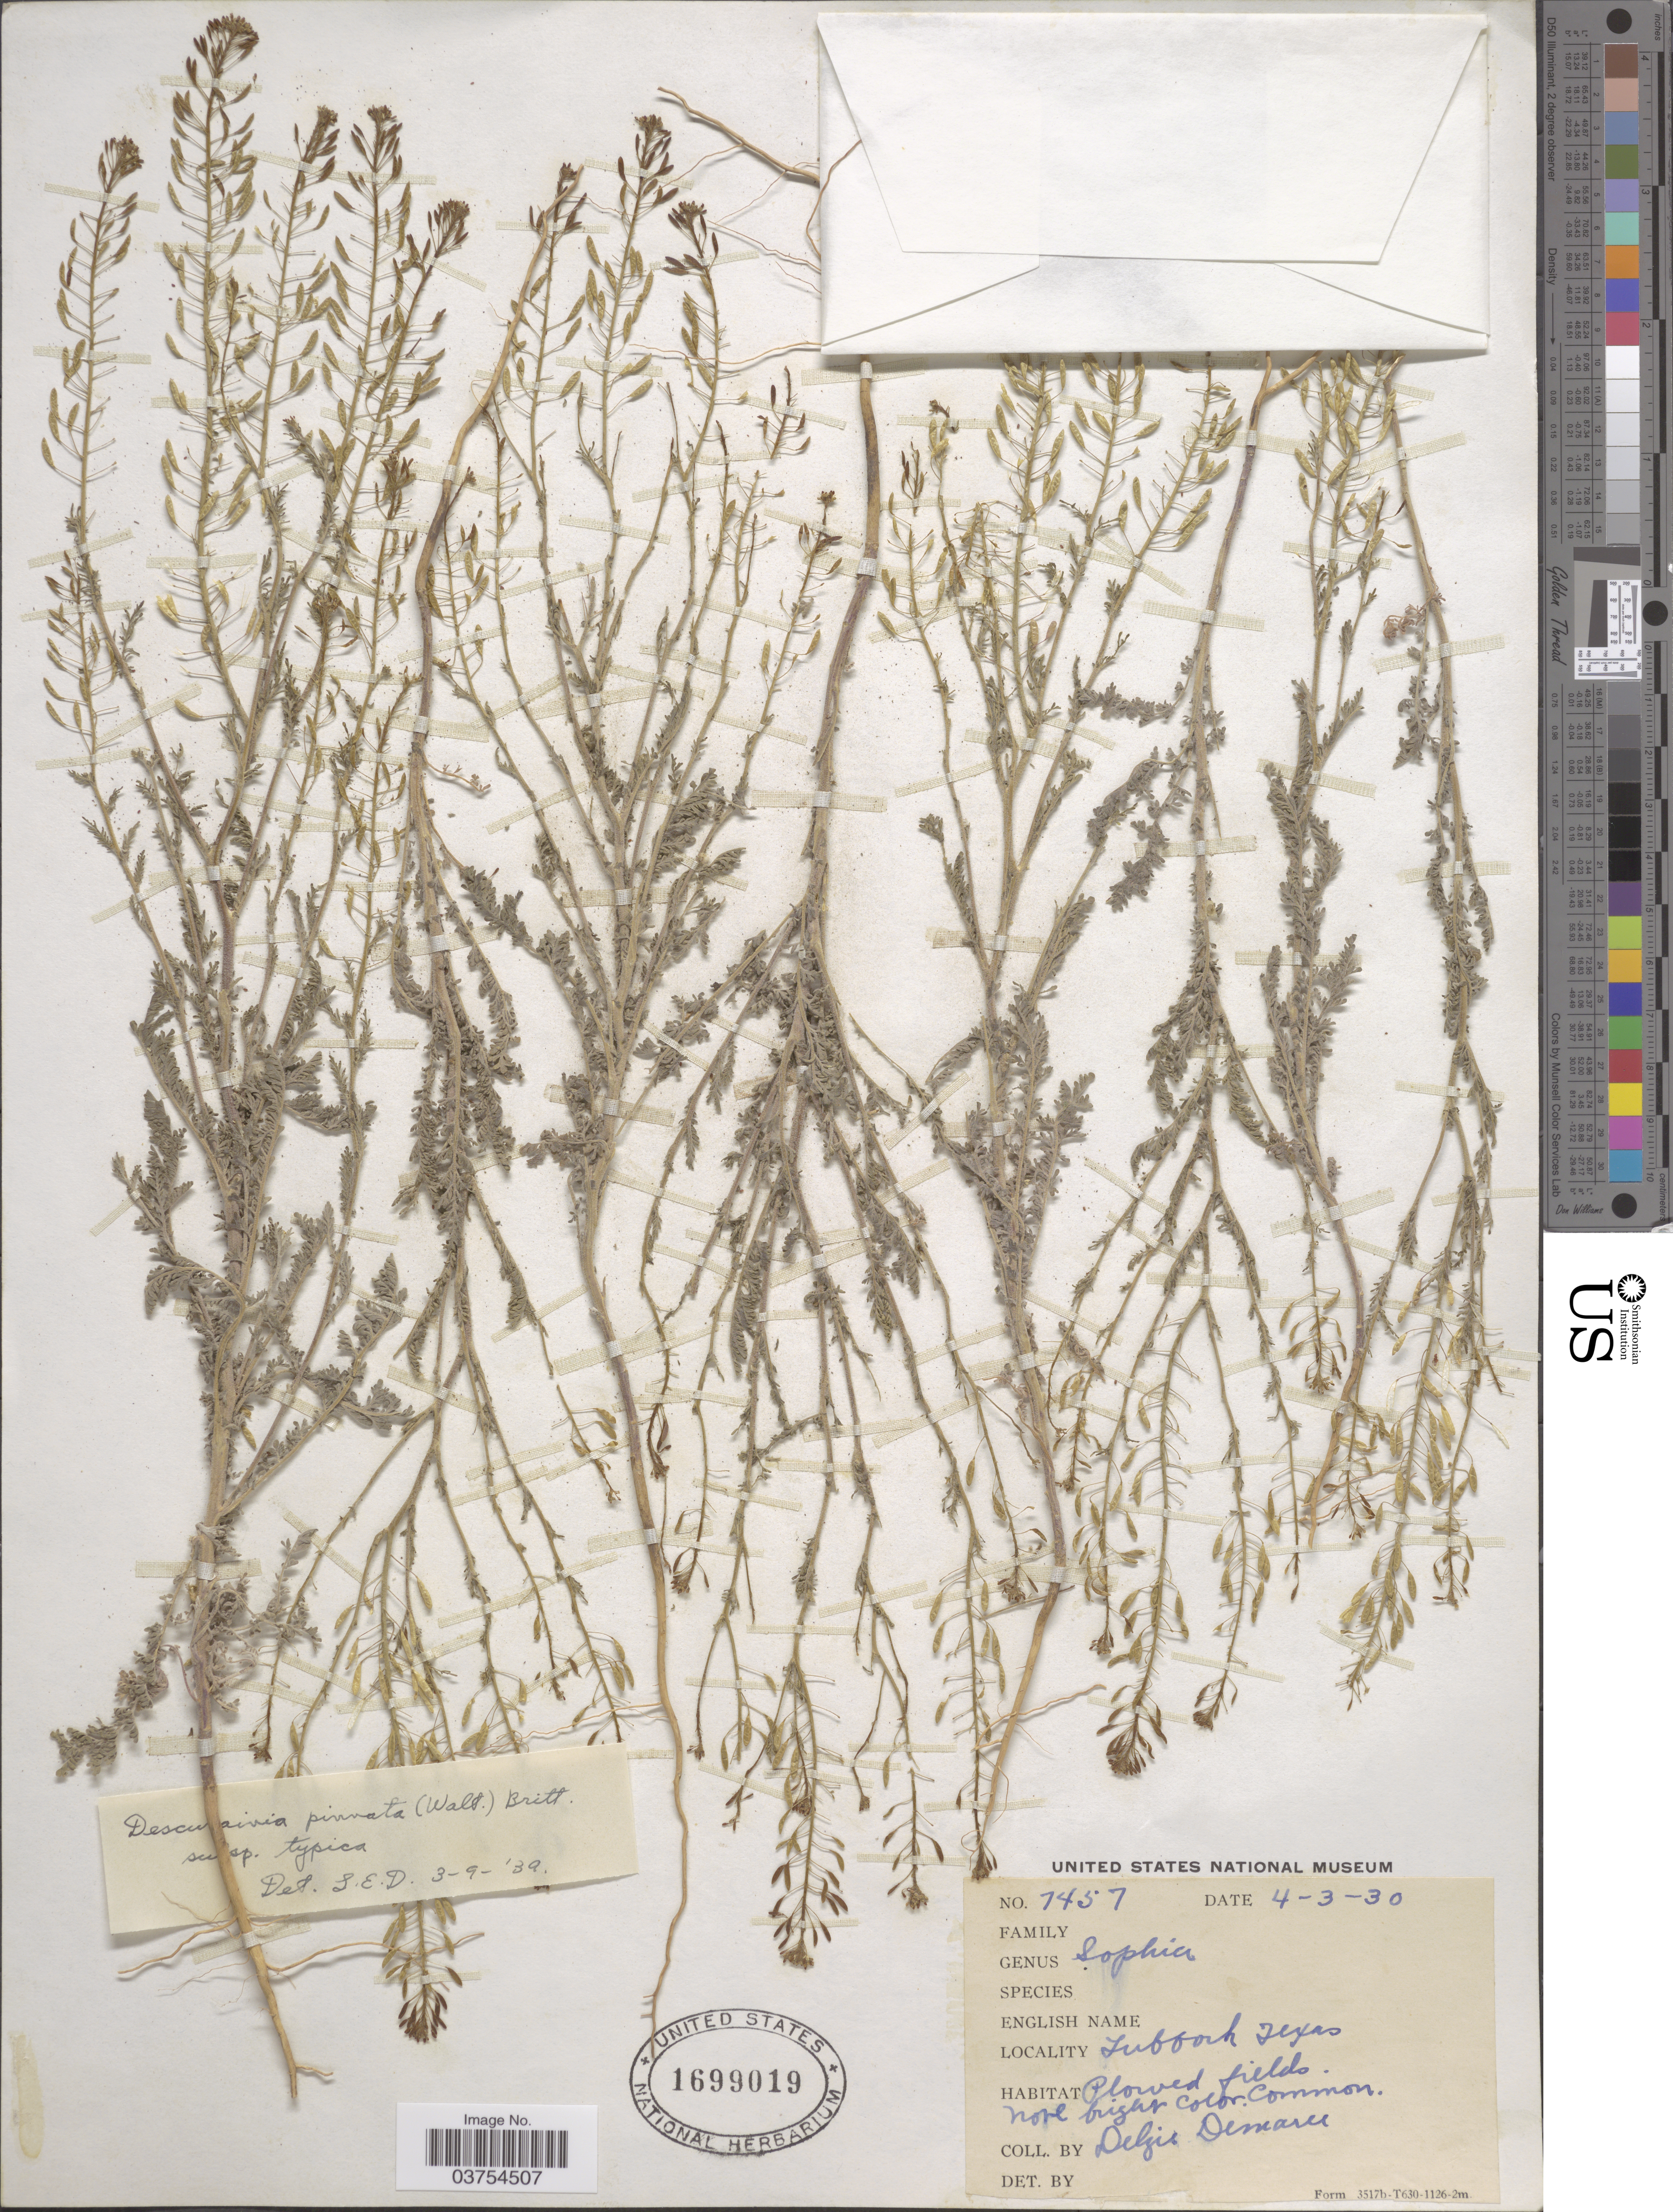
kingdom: Plantae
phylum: Tracheophyta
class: Magnoliopsida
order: Brassicales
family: Brassicaceae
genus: Descurainia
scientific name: Descurainia pinnata subsp. typica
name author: (C.A. Mey.) Detling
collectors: D. Demaree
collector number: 7457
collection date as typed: Transcribed d/m/y: 3/4/30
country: United States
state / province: Texas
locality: Lubbock.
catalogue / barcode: US 1699019